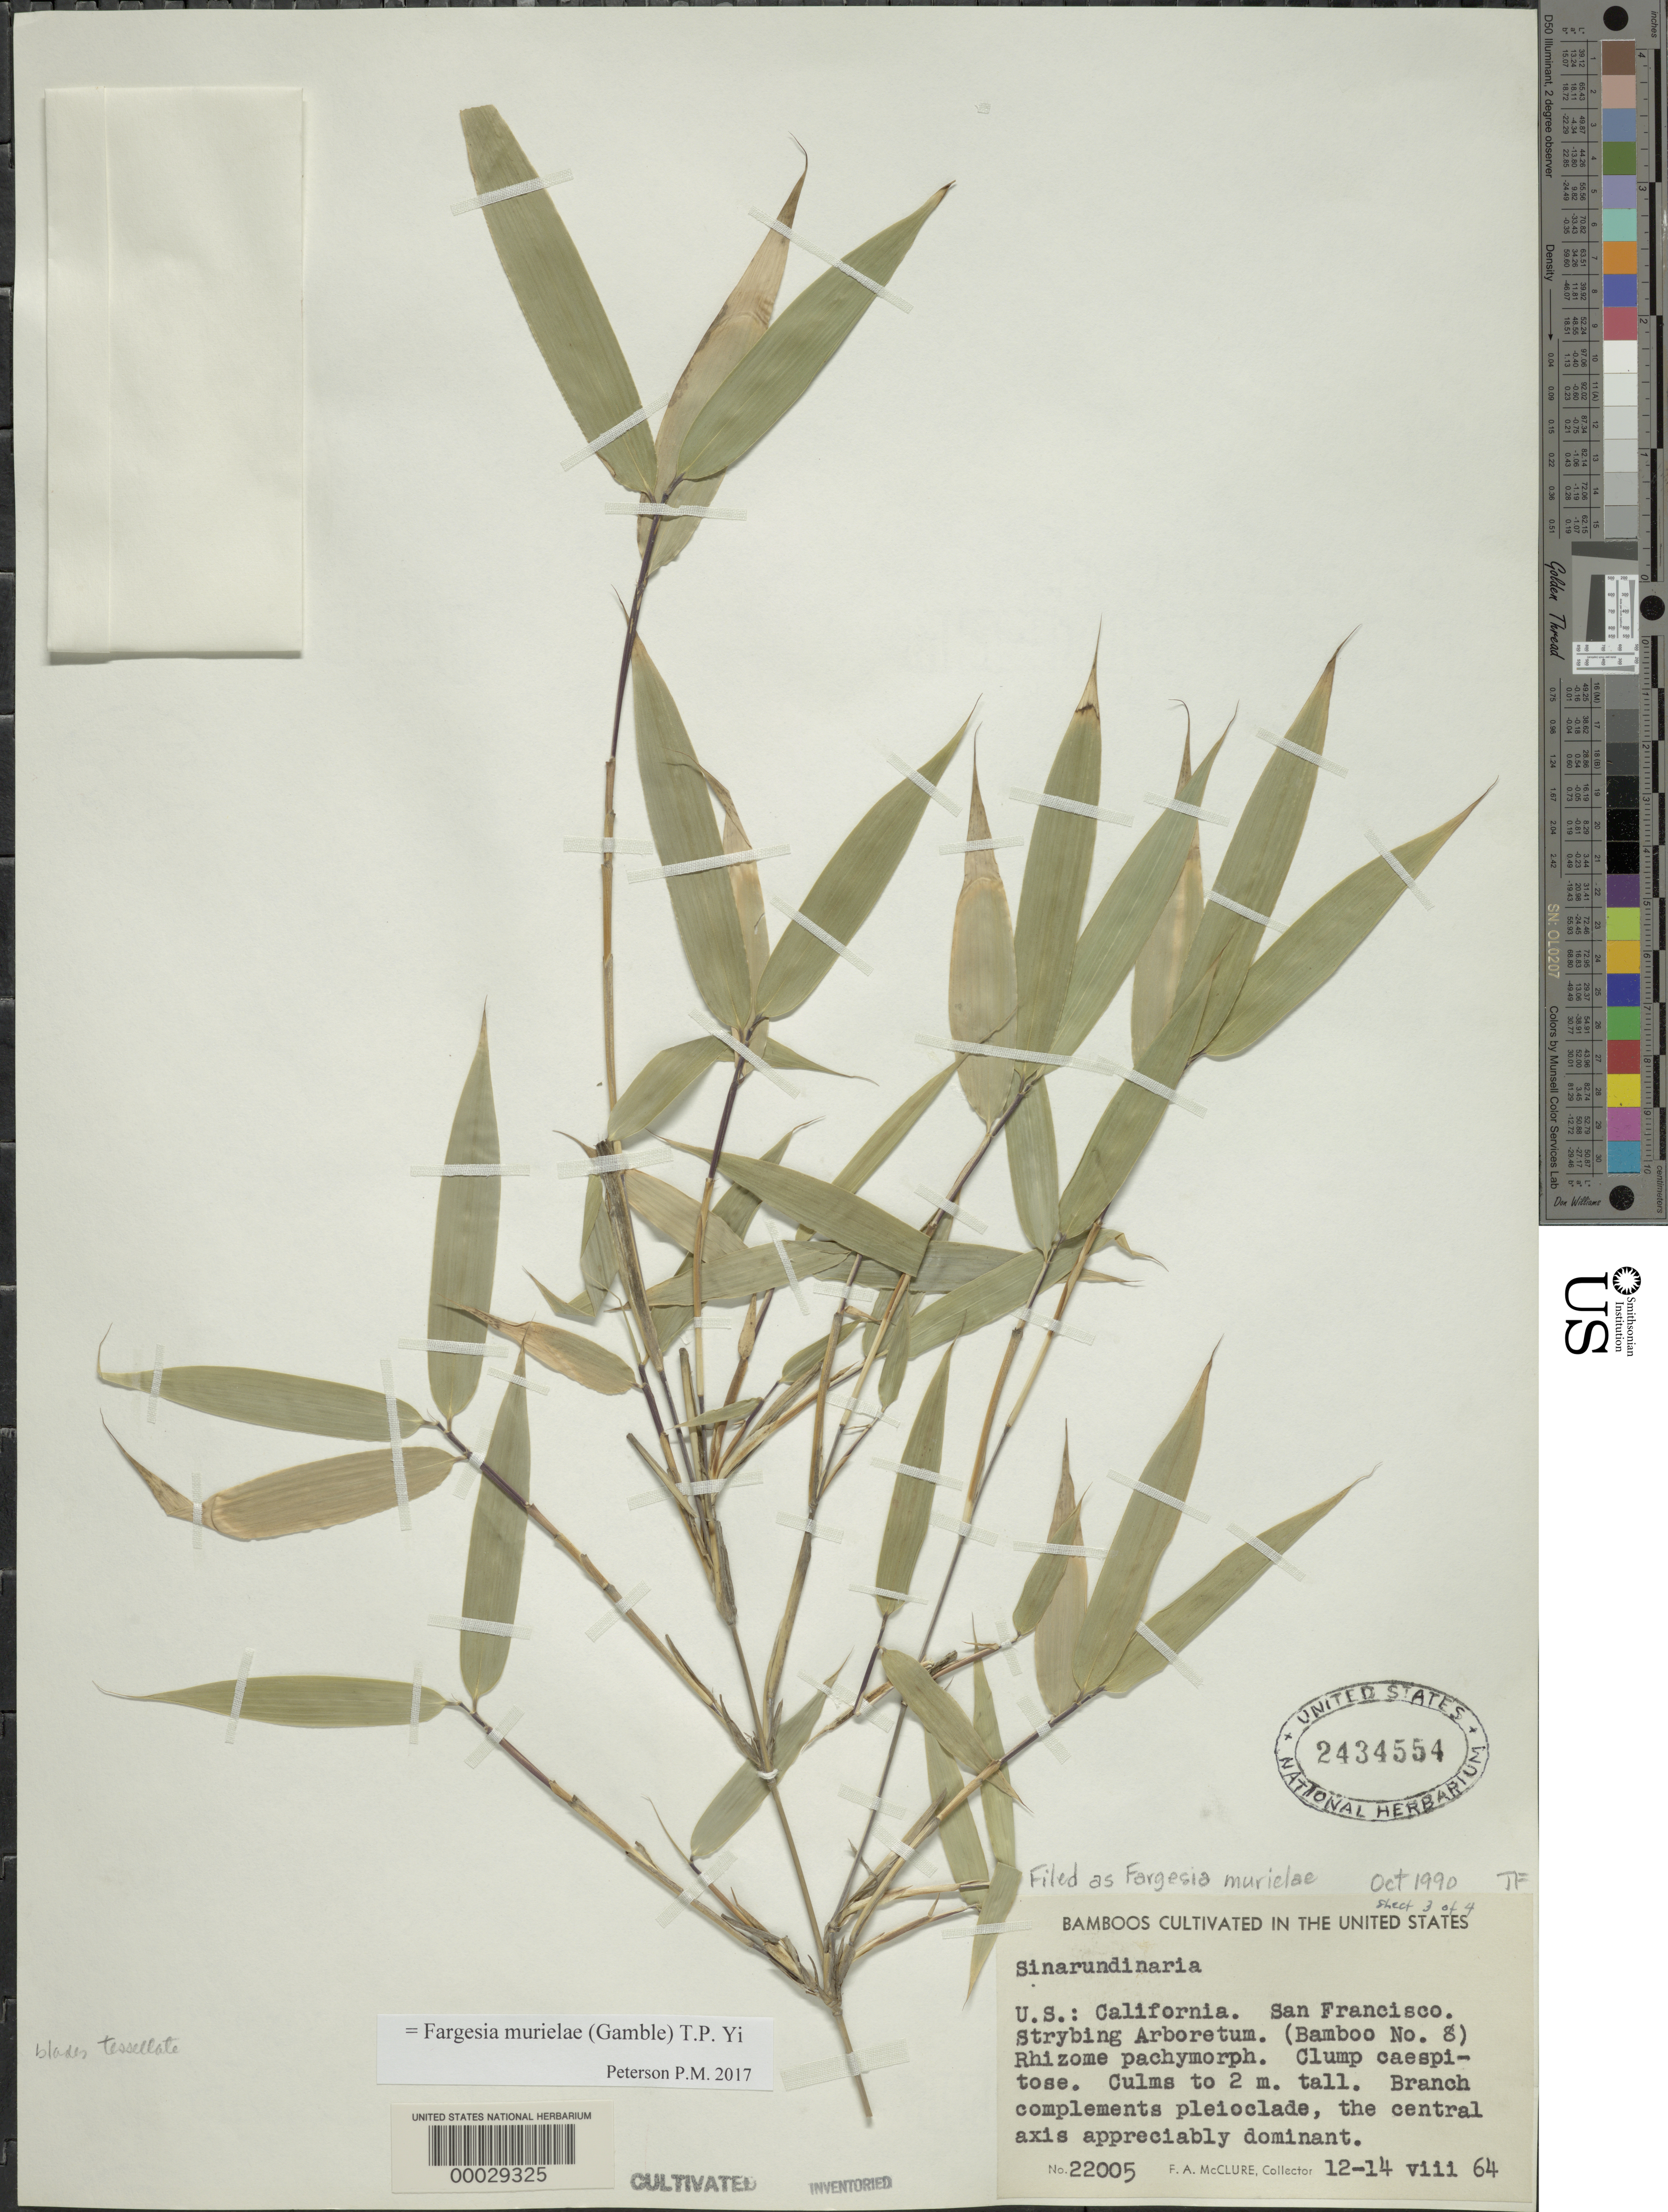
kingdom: Plantae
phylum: Tracheophyta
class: Liliopsida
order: Poales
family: Poaceae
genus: Fargesia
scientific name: Fargesia murielae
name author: (Gamble) T.P. Yi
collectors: F. A. McClure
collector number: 22005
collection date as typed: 12 Aug 1964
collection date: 1964-08-12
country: United States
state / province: California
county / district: San Francisco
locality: San francisco, strybing arboretum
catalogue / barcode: US 2434554